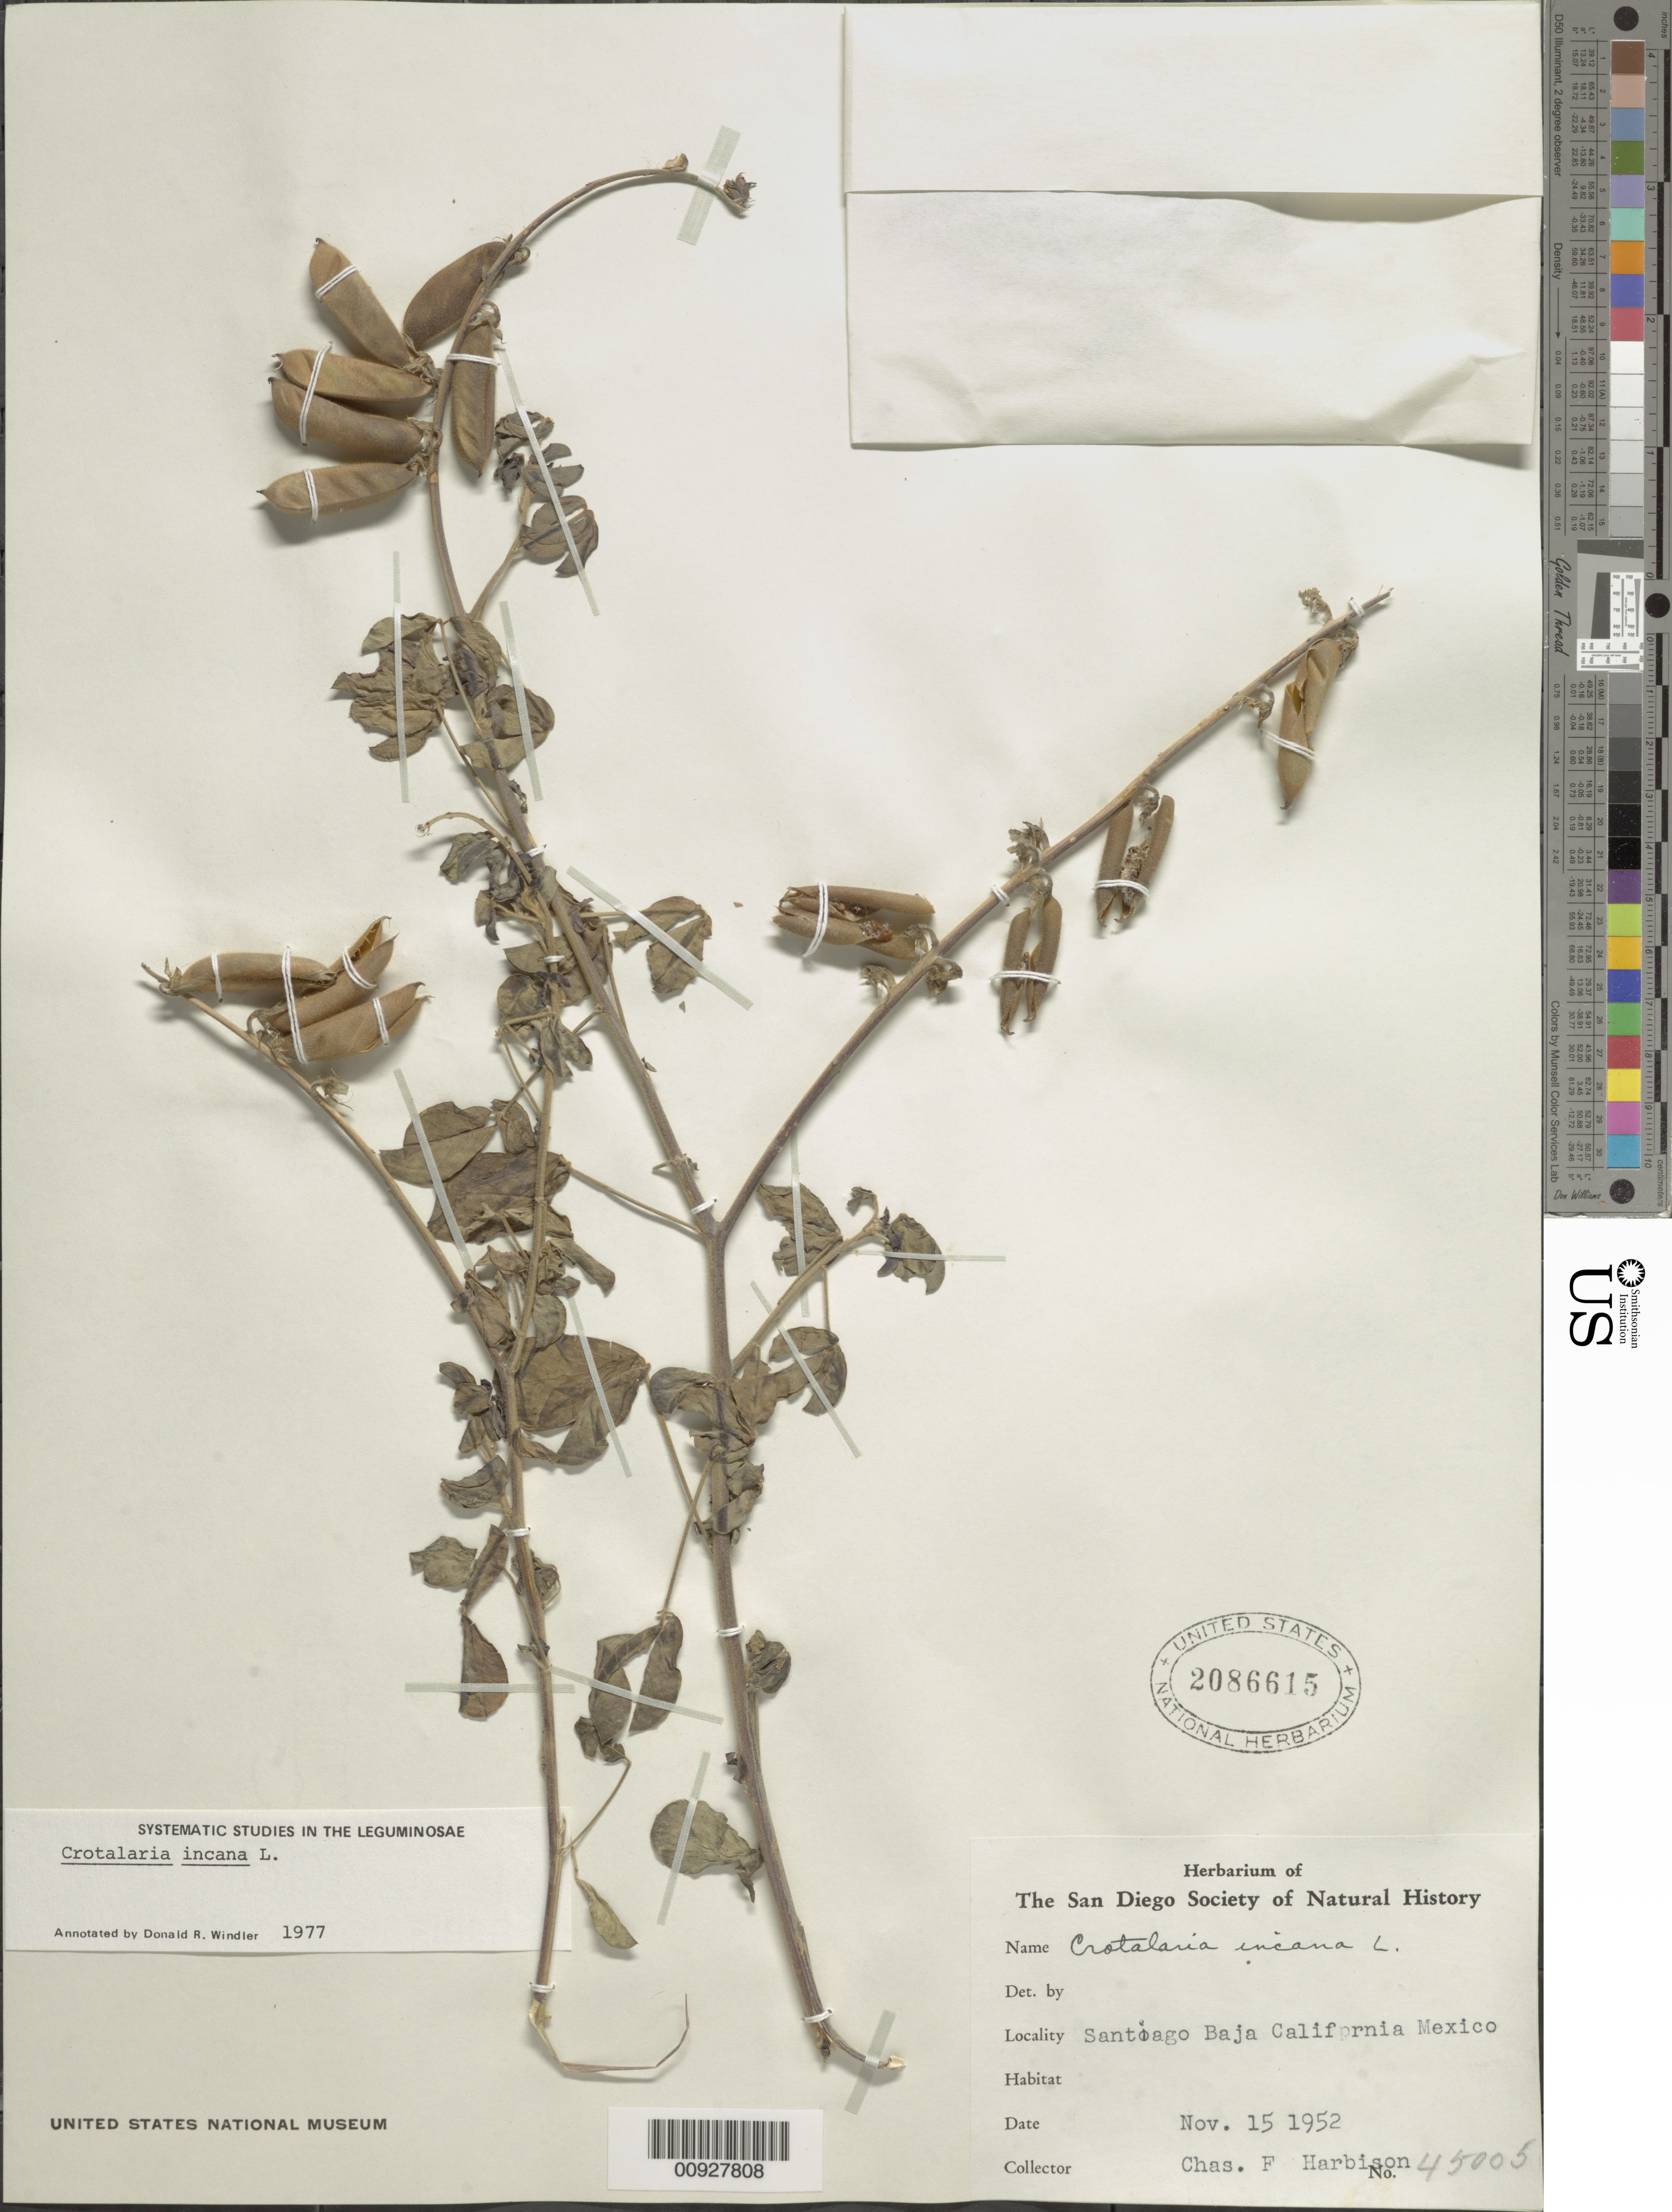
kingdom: Plantae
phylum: Tracheophyta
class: Magnoliopsida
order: Fabales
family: Fabaceae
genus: Crotalaria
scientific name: Crotalaria incana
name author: L.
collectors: C. F. Harbison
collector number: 45005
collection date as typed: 15 Nov 1952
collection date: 1952-11-15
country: Mexico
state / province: Baja California Norte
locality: Santiago, Baja California.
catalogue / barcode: US 2086615